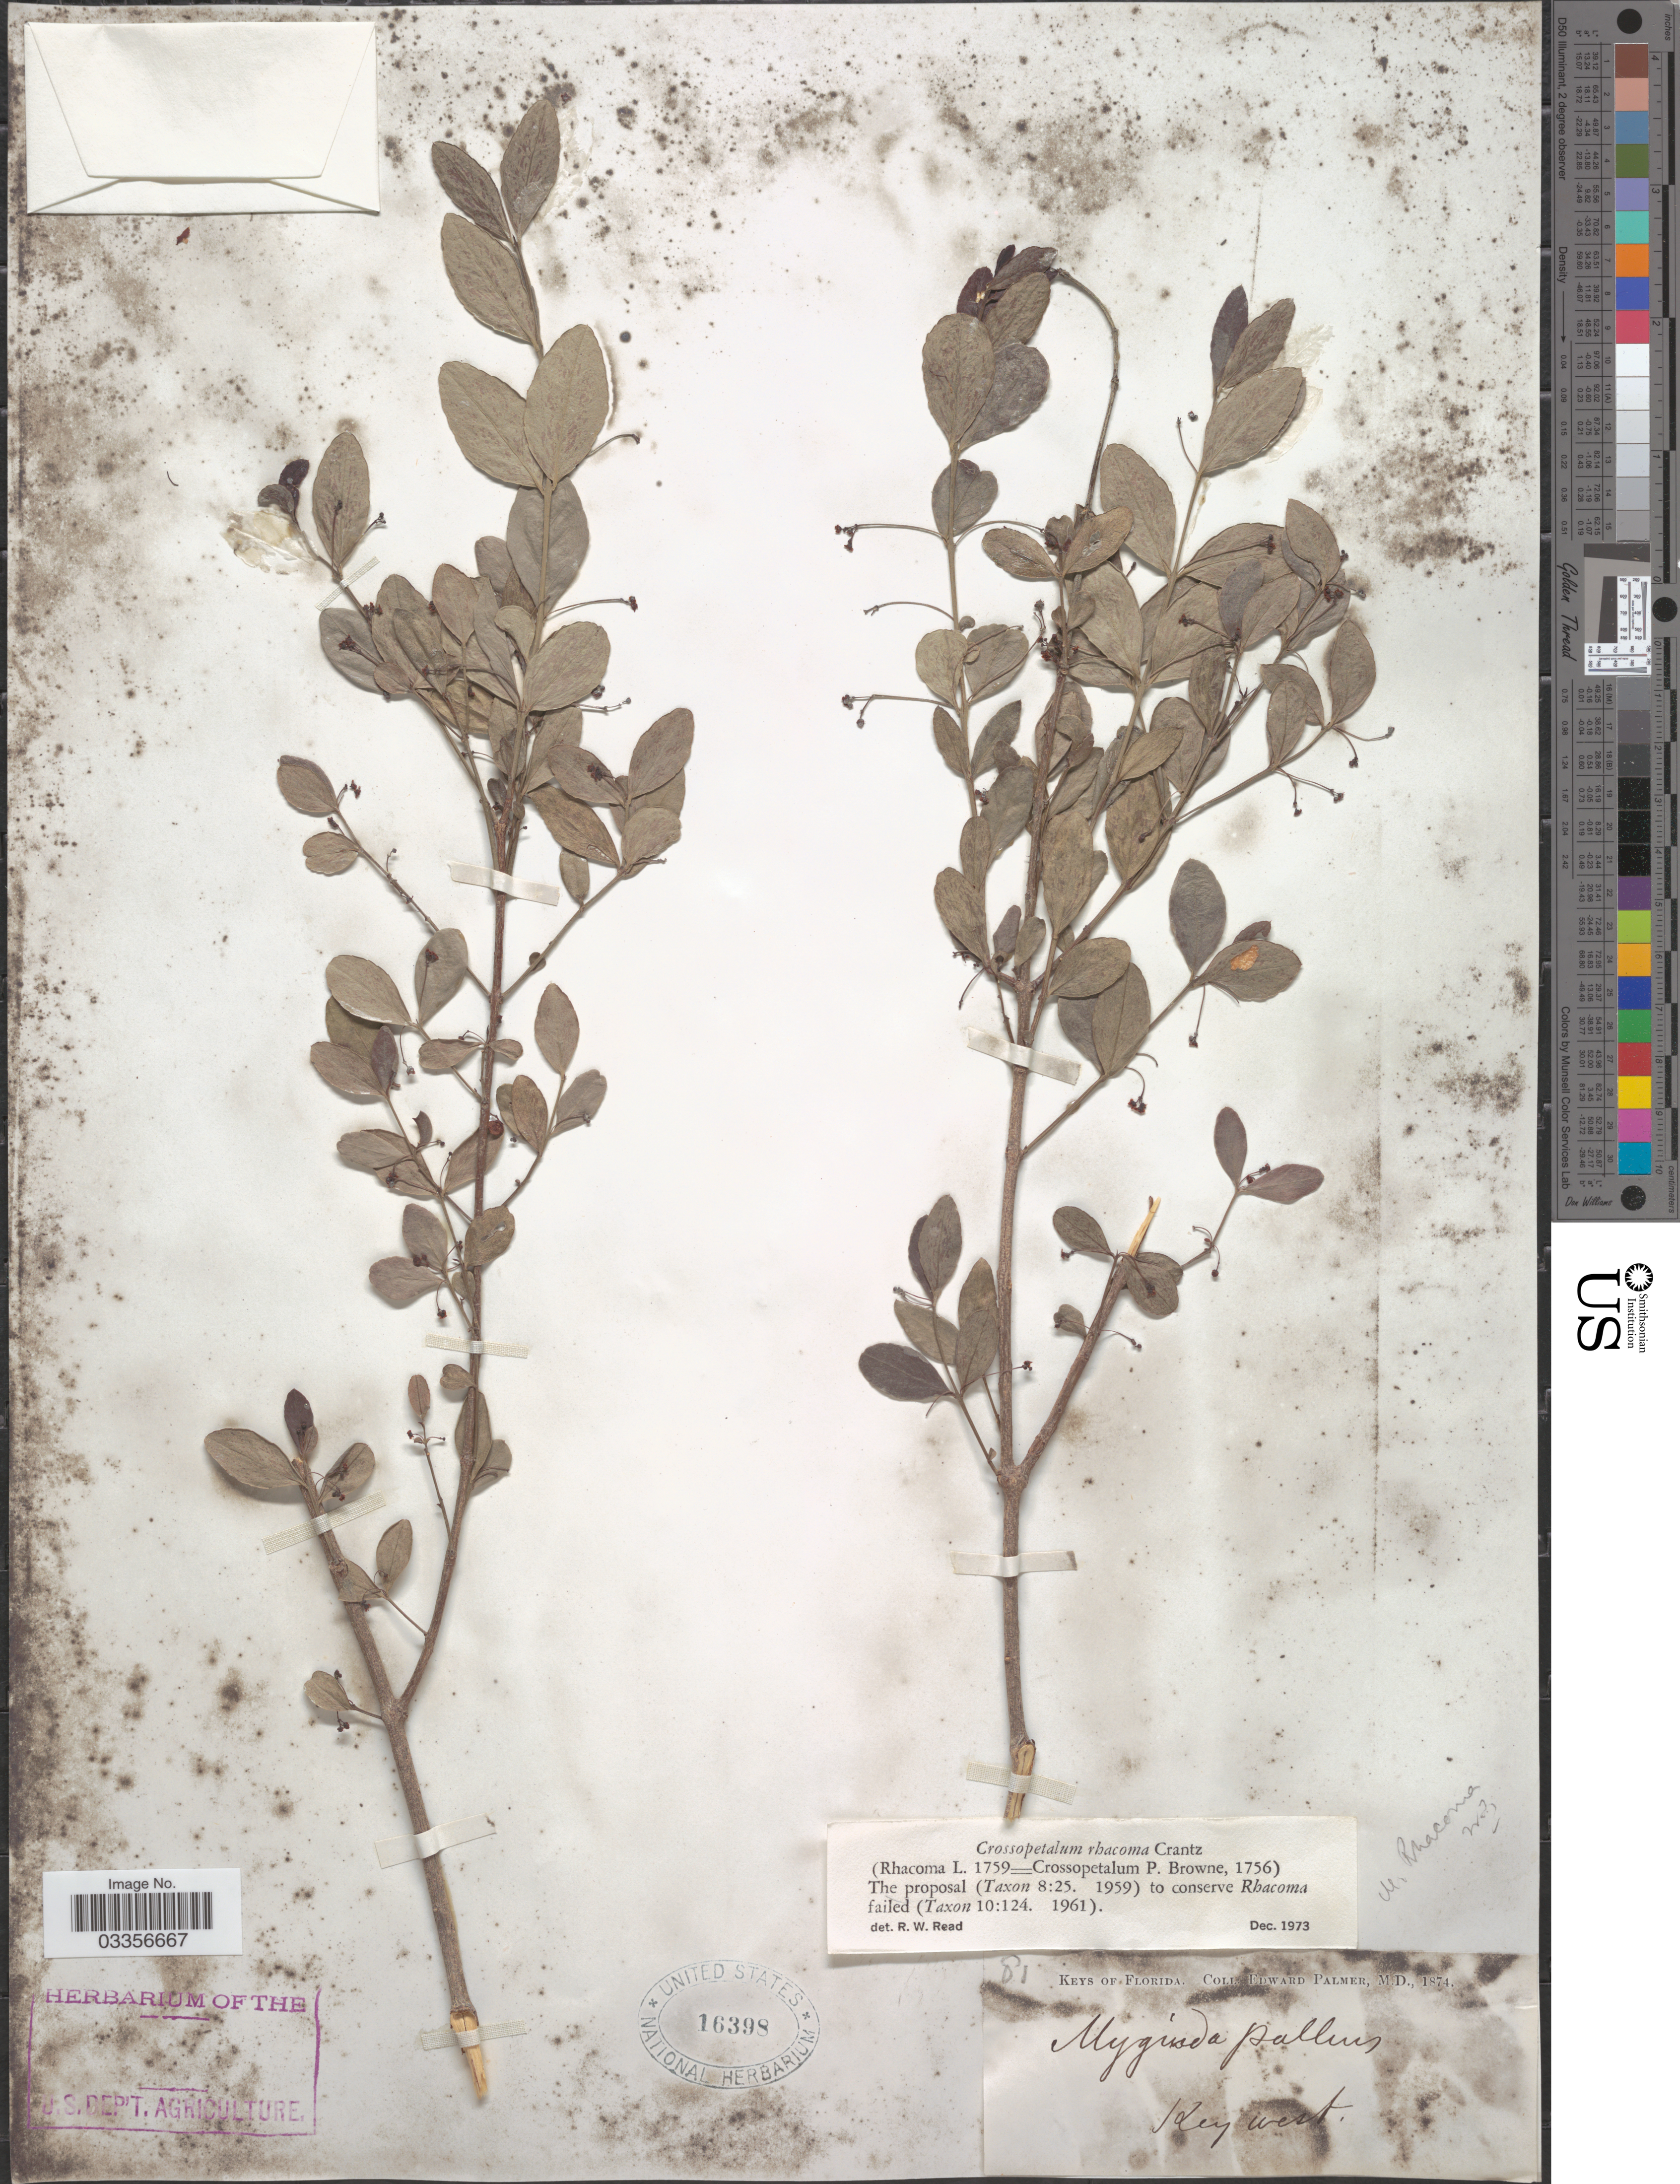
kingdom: Plantae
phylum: Tracheophyta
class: Magnoliopsida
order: Celastrales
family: Celastraceae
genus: Crossopetalum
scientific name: Crossopetalum rhacoma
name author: Crantz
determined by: Read, Robert W., (US), NMNH (UNITED STATES)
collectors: E. Palmer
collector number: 81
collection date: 1874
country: United States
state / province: Florida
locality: Keys of Florida, Key West.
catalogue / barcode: US 16398